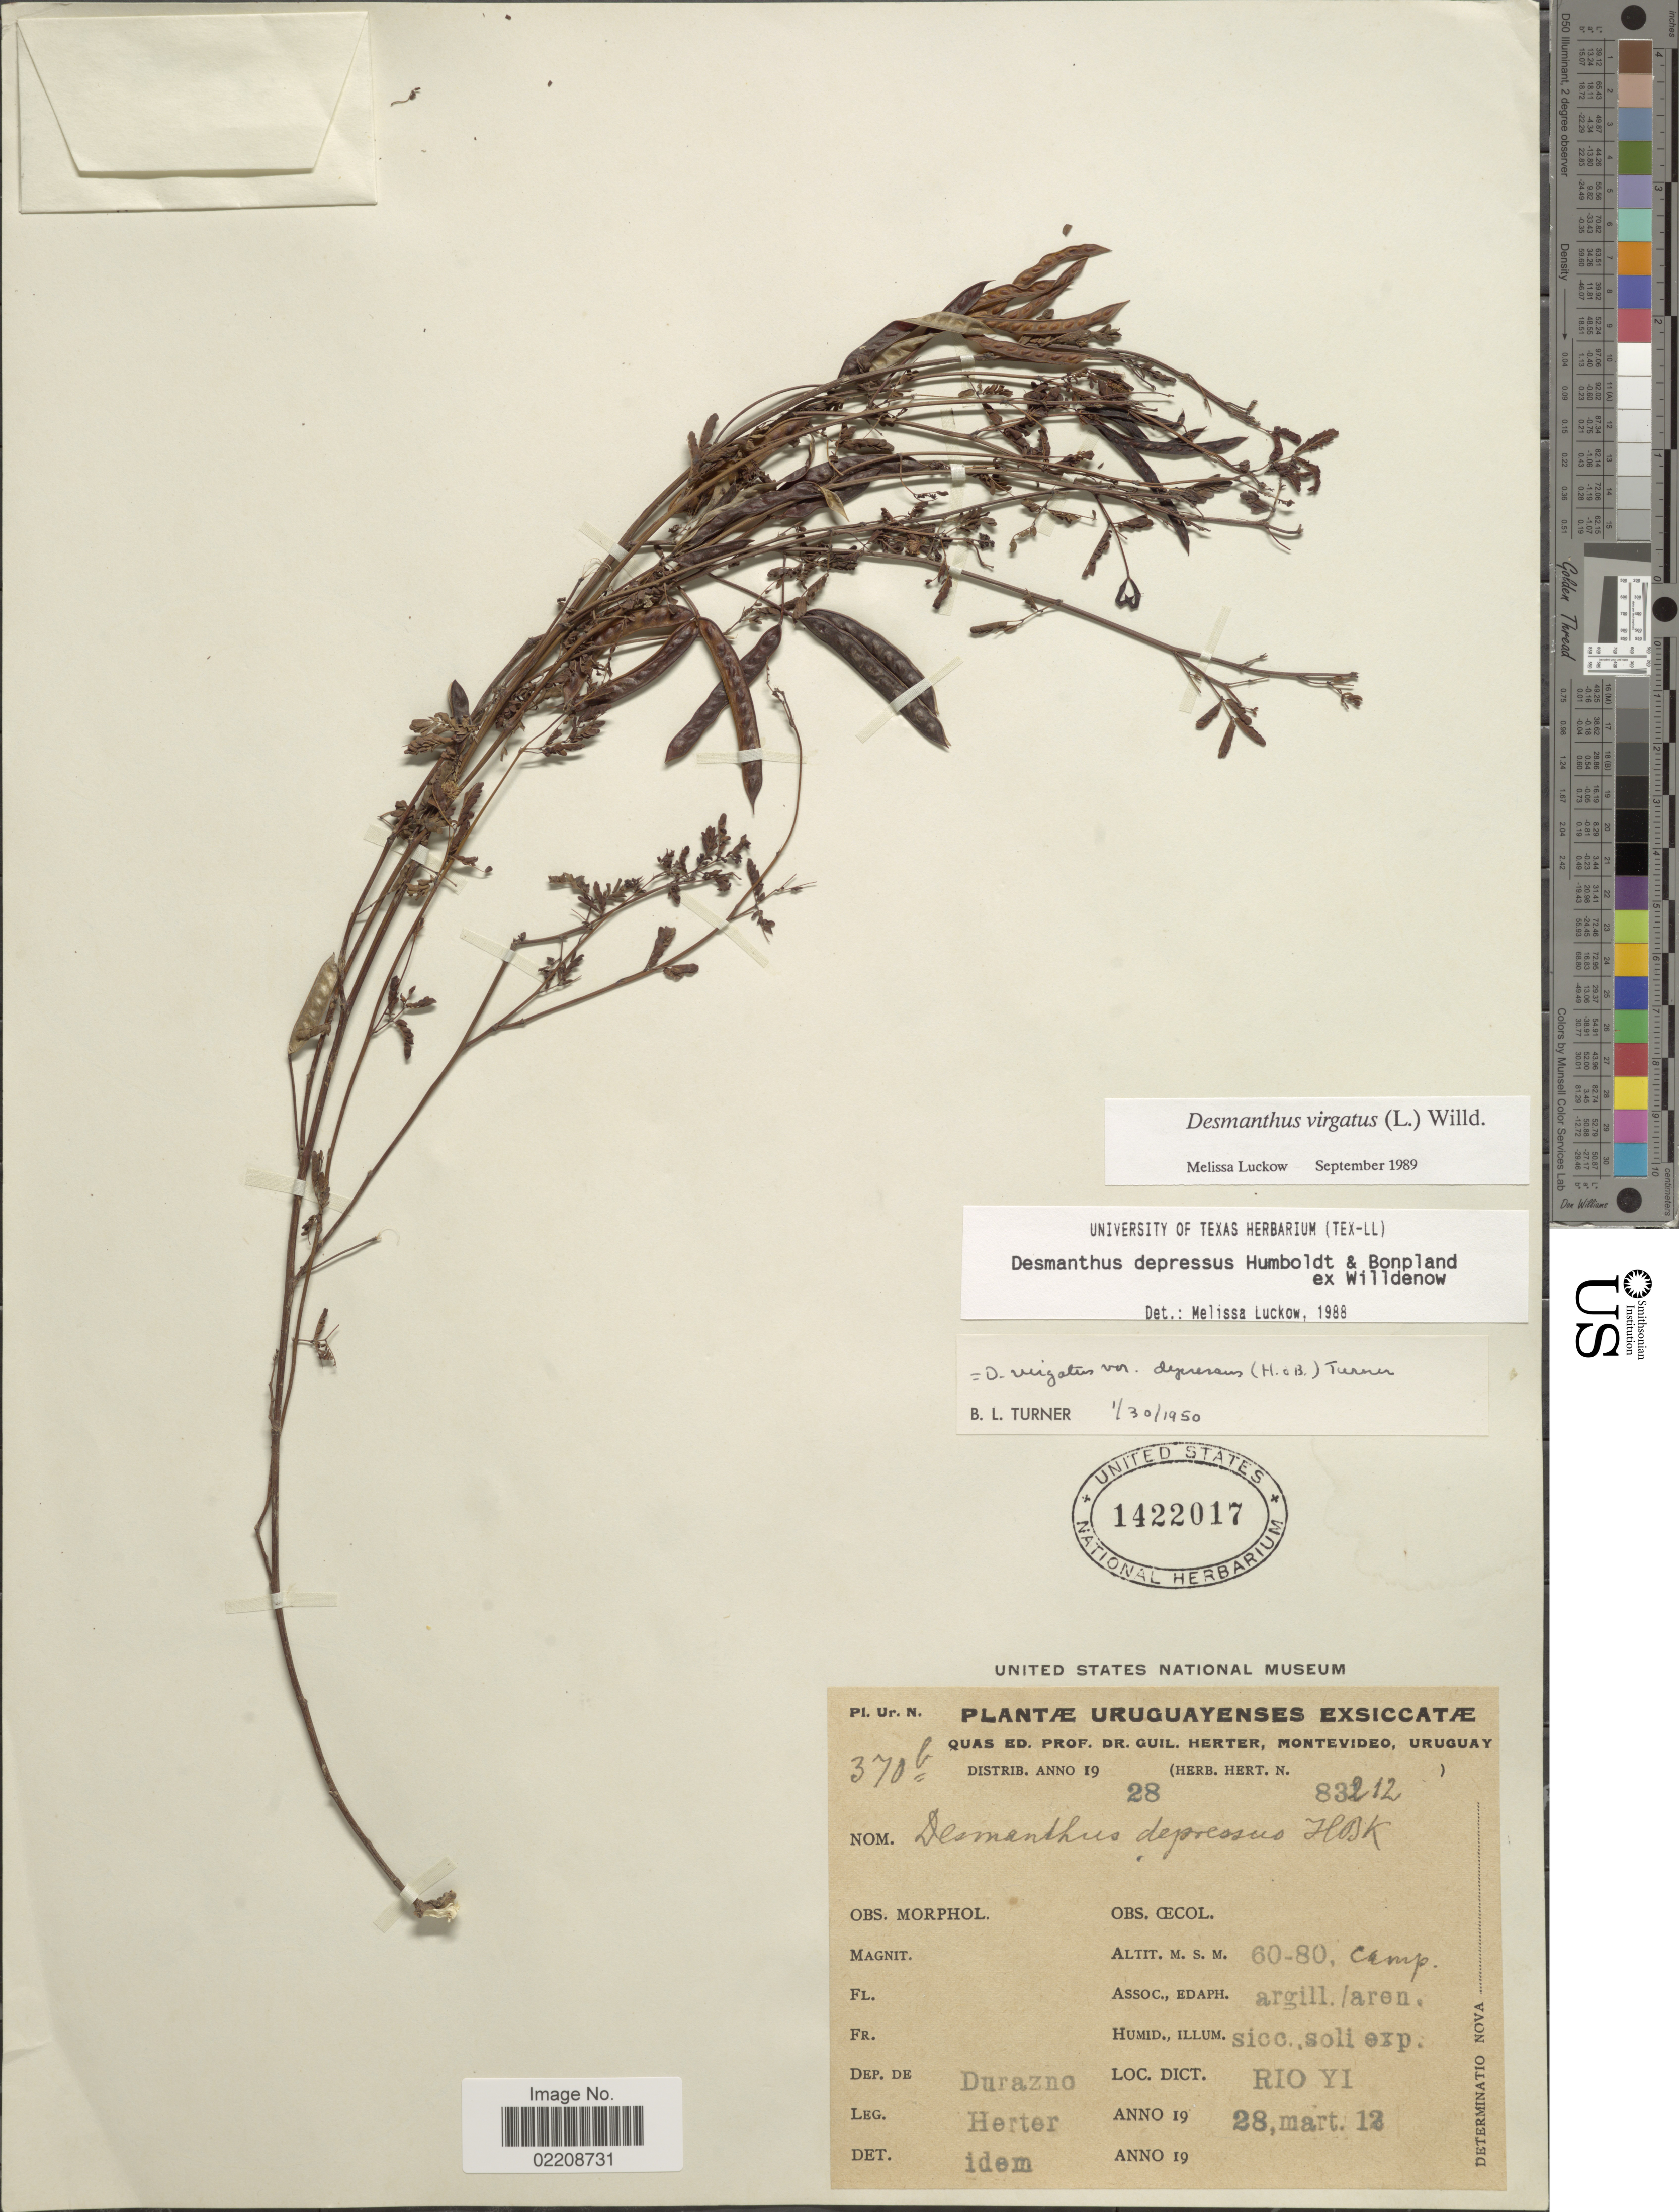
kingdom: Plantae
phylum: Tracheophyta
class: Magnoliopsida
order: Fabales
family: Fabaceae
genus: Desmanthus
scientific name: Desmanthus virgatus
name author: (L.) Willd.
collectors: G. Herter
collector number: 370b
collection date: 1928-03-12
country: Uruguay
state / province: Durazno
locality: Rio Yi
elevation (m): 60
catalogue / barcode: US 1422017